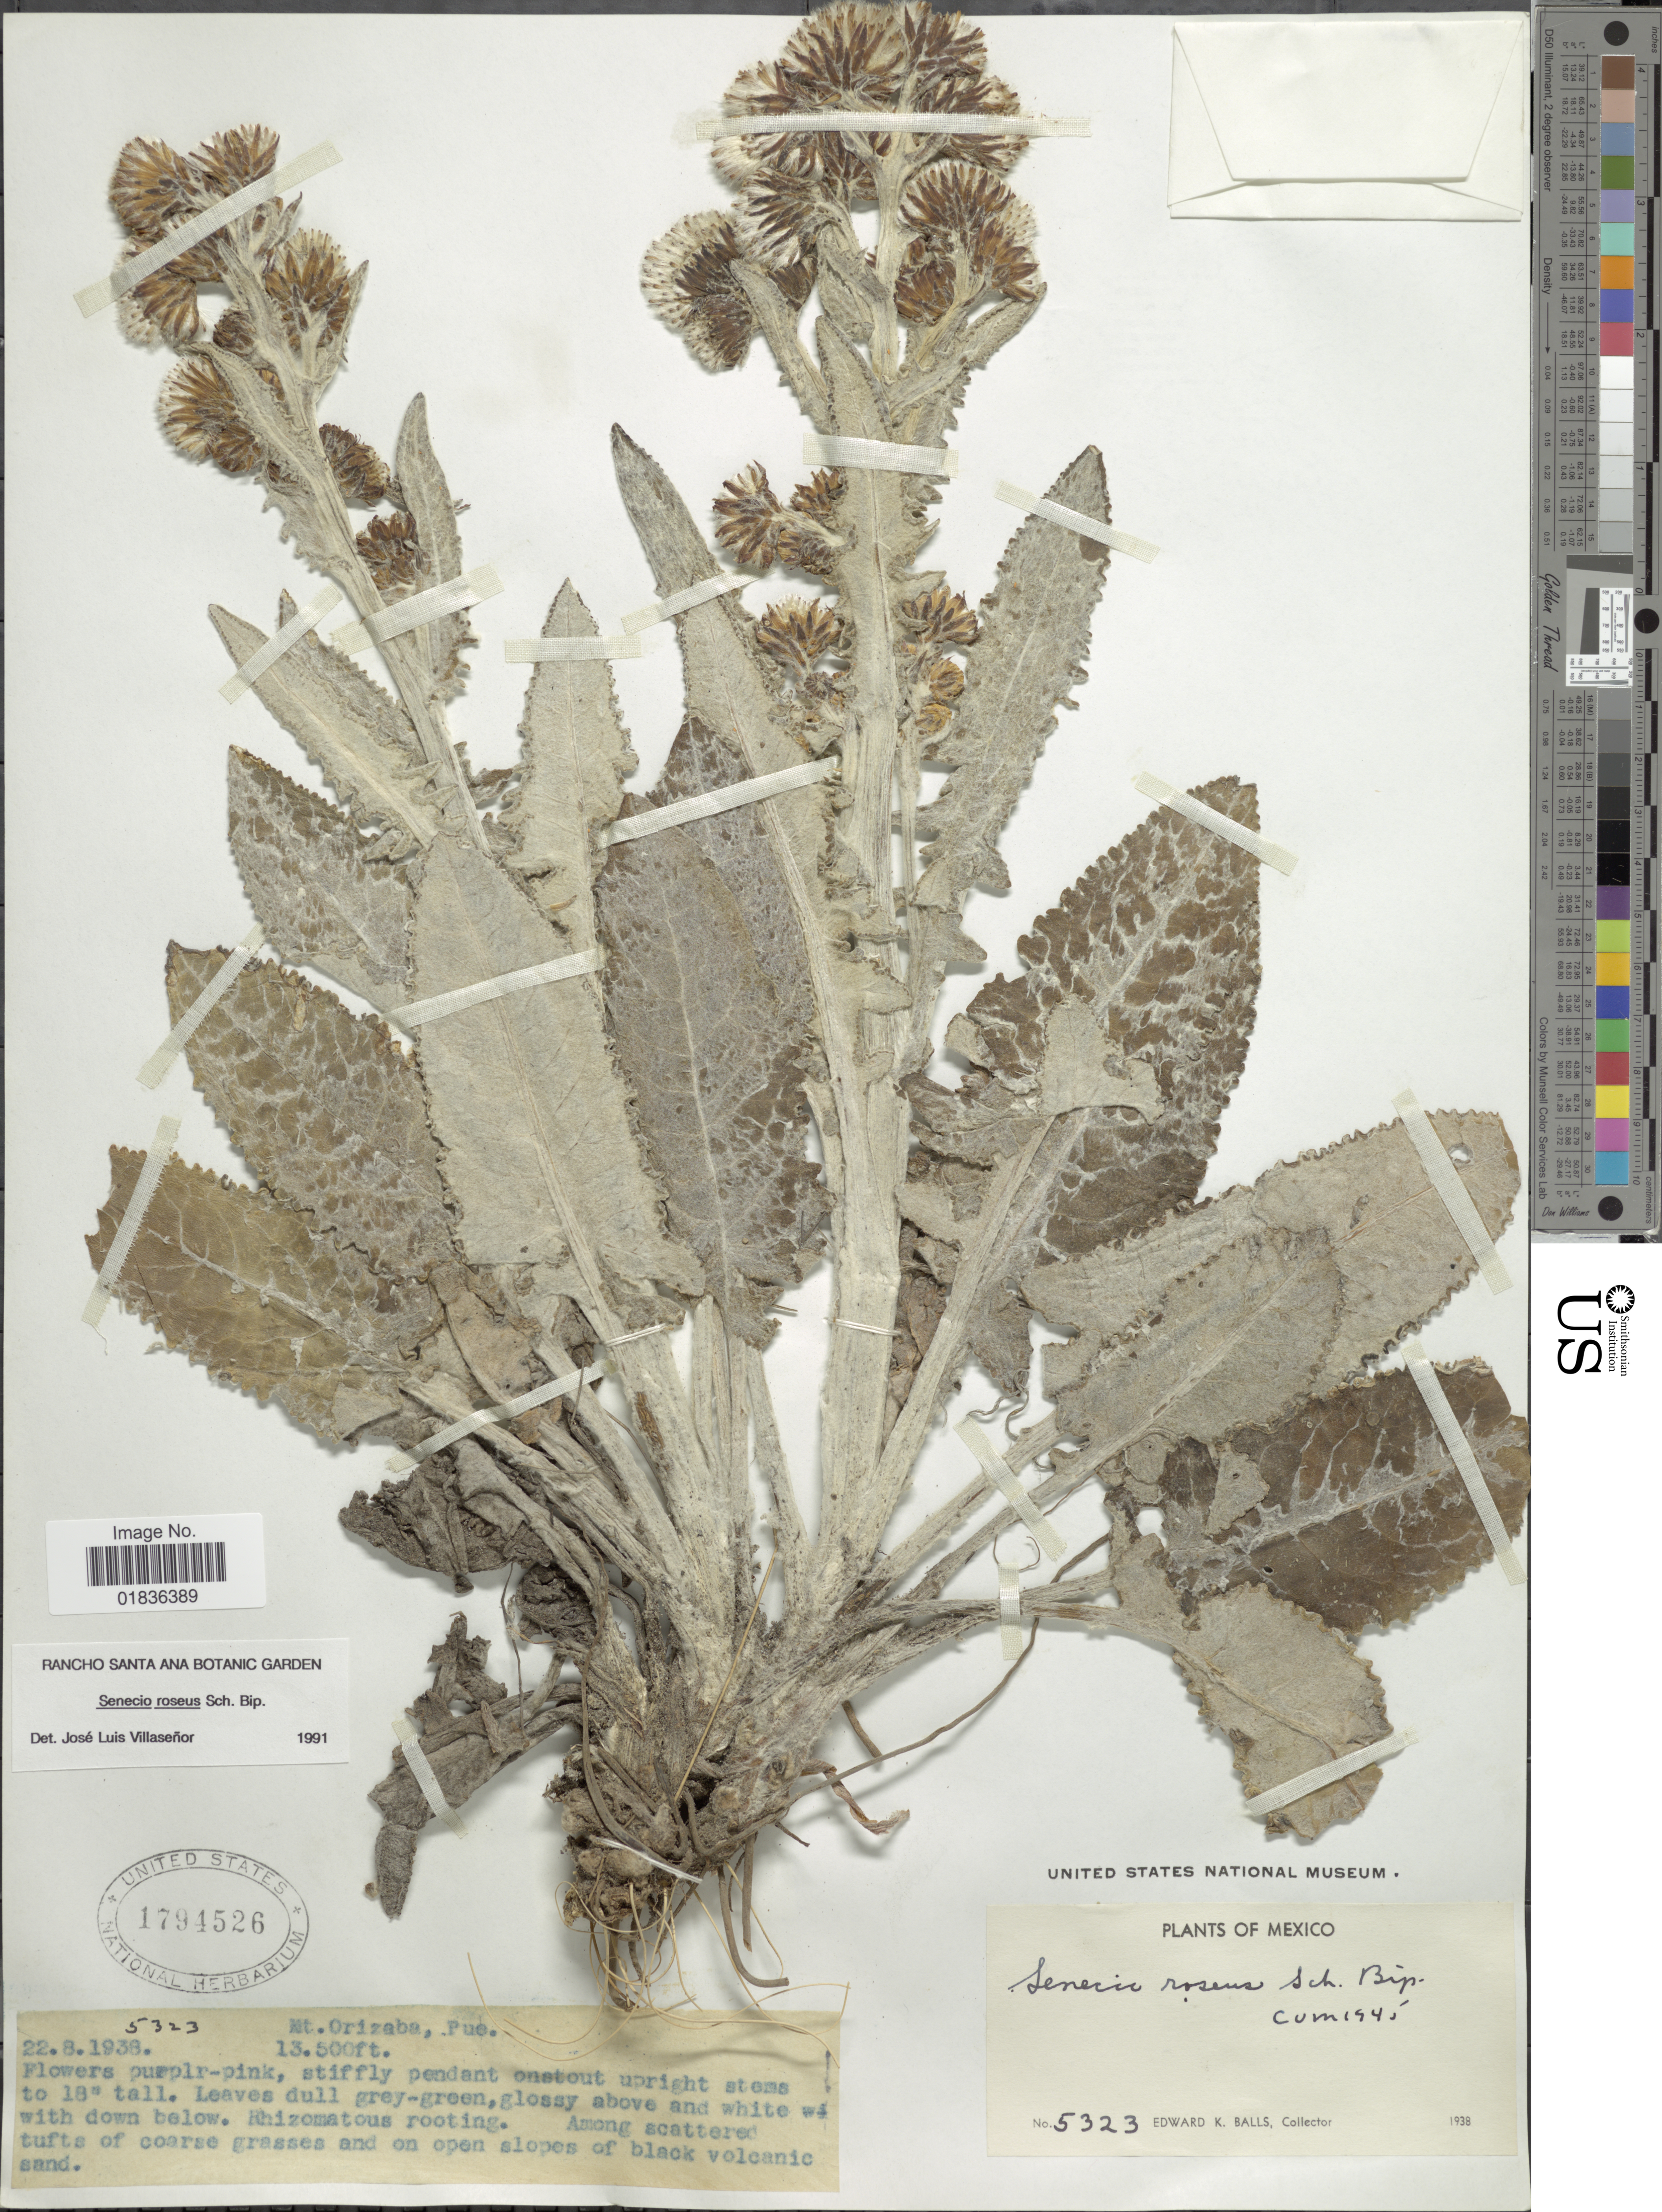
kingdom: Plantae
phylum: Tracheophyta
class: Magnoliopsida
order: Asterales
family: Asteraceae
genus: Senecio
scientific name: Senecio roseus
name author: Sch. Bip.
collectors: E. K. Balls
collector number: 5323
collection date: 1938-08-22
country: Mexico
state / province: Puebla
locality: Mt. Orizaba.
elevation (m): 4115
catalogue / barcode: US 1794526